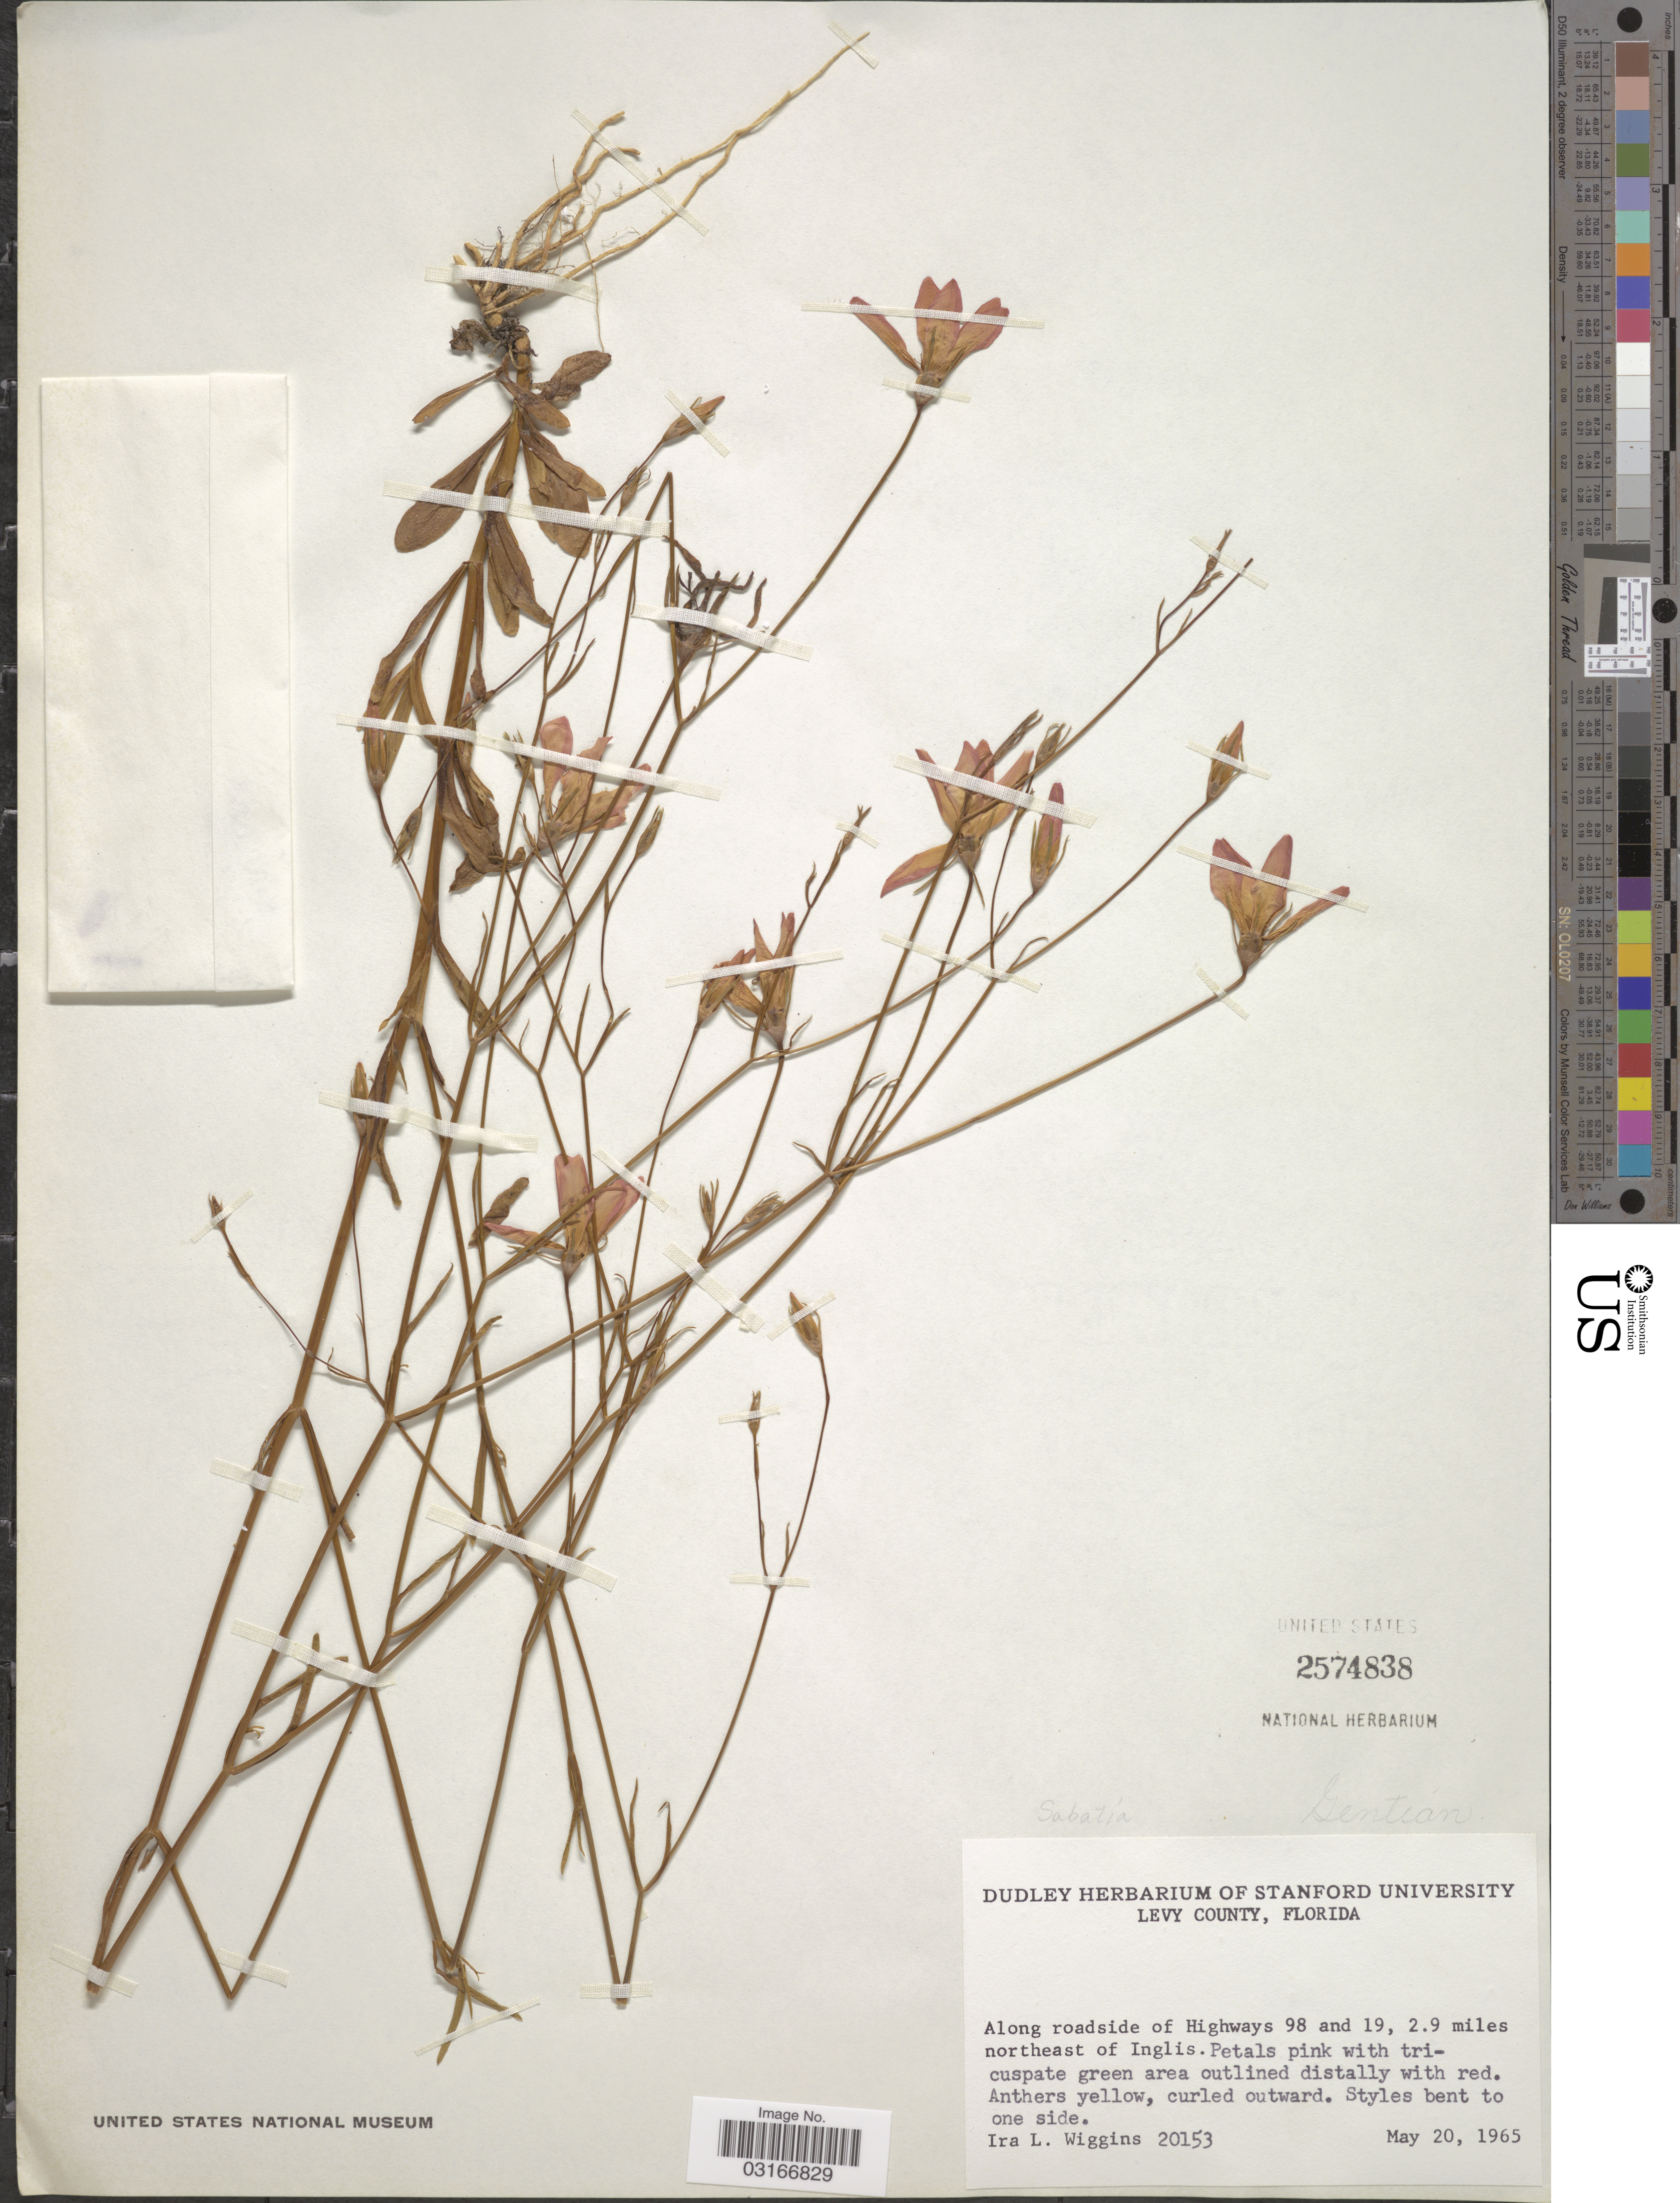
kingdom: Plantae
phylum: Tracheophyta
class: Magnoliopsida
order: Gentianales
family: Gentianaceae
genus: Sabatia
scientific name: Sabatia grandiflora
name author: (A. Gray) Small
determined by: Strong, Mark T., (BOT), Smithsonian Institution - National Museum of Natural History (UNITED STATES)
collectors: I. L. Wiggins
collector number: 20153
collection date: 1965-05-20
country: United States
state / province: Florida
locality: Levy County. Along roadside of Highways 98 and 19, 2.9 miles northeast of Inglis.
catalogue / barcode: US 2574838